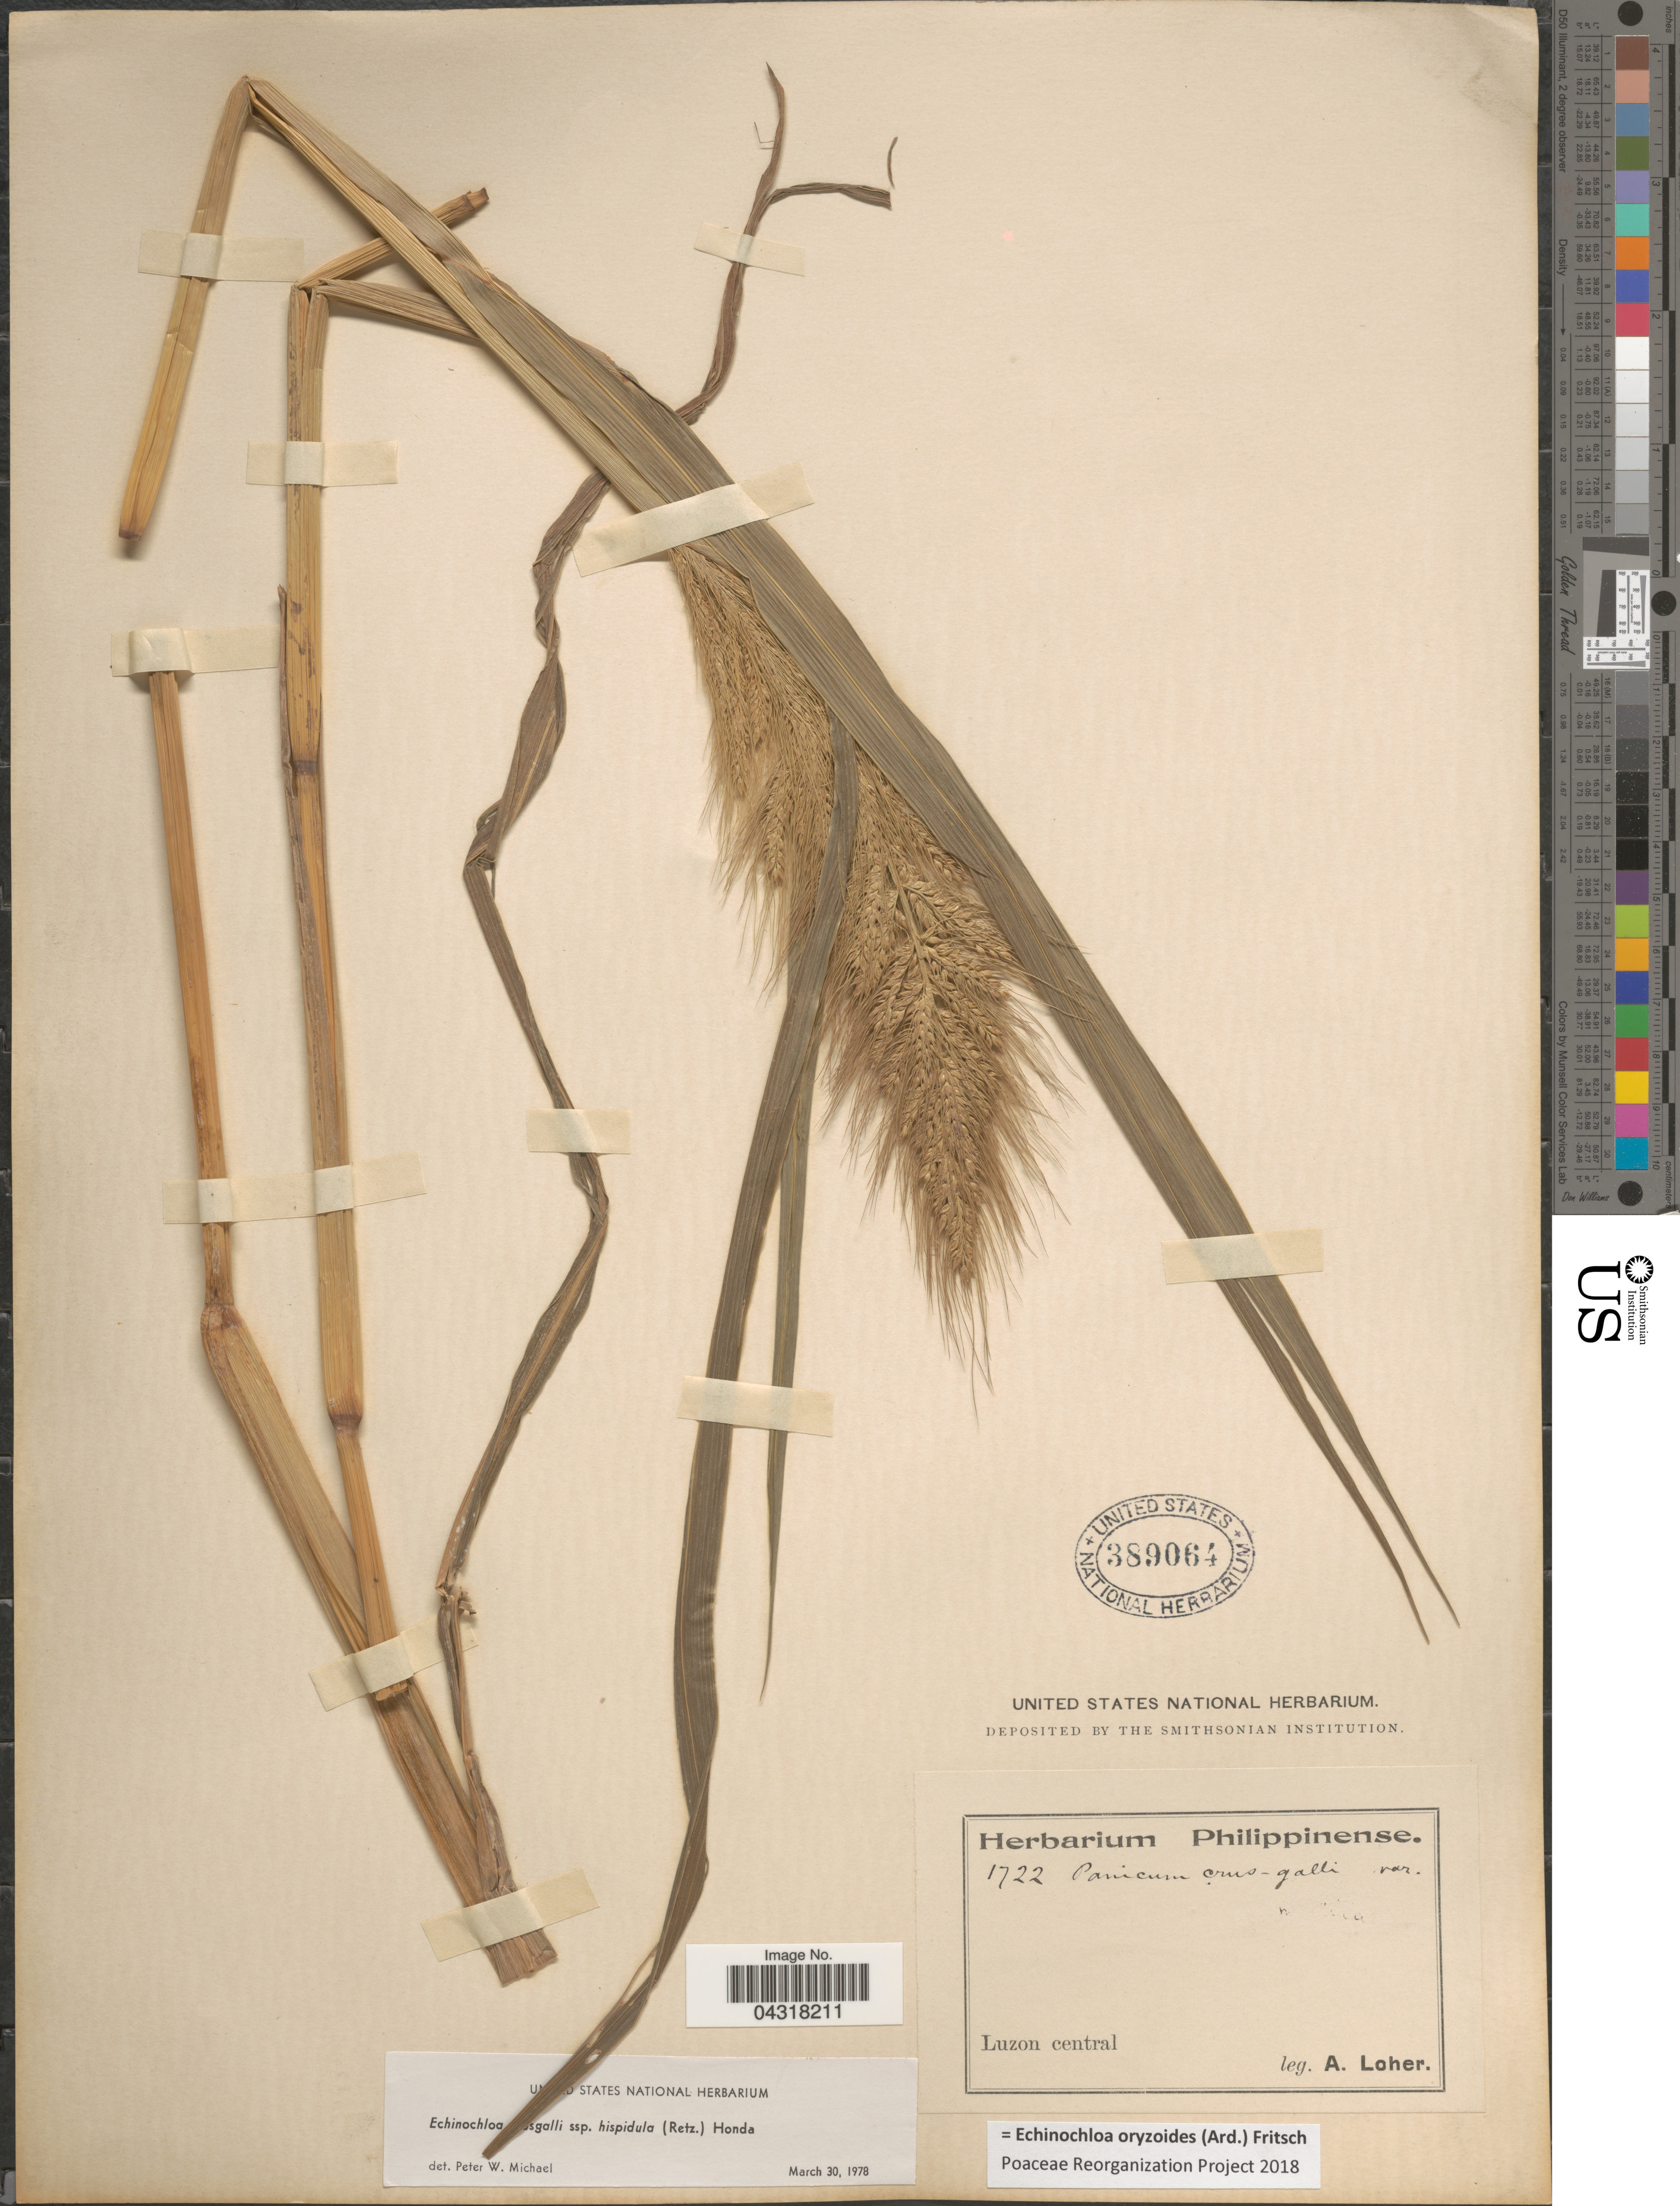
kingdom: Plantae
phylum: Tracheophyta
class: Liliopsida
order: Poales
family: Poaceae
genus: Echinochloa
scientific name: Echinochloa oryzoides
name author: (Ard.) Fritsch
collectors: A. Loher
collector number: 1722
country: Philippines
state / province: Central Luzon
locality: Luzon central.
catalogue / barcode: US 389064